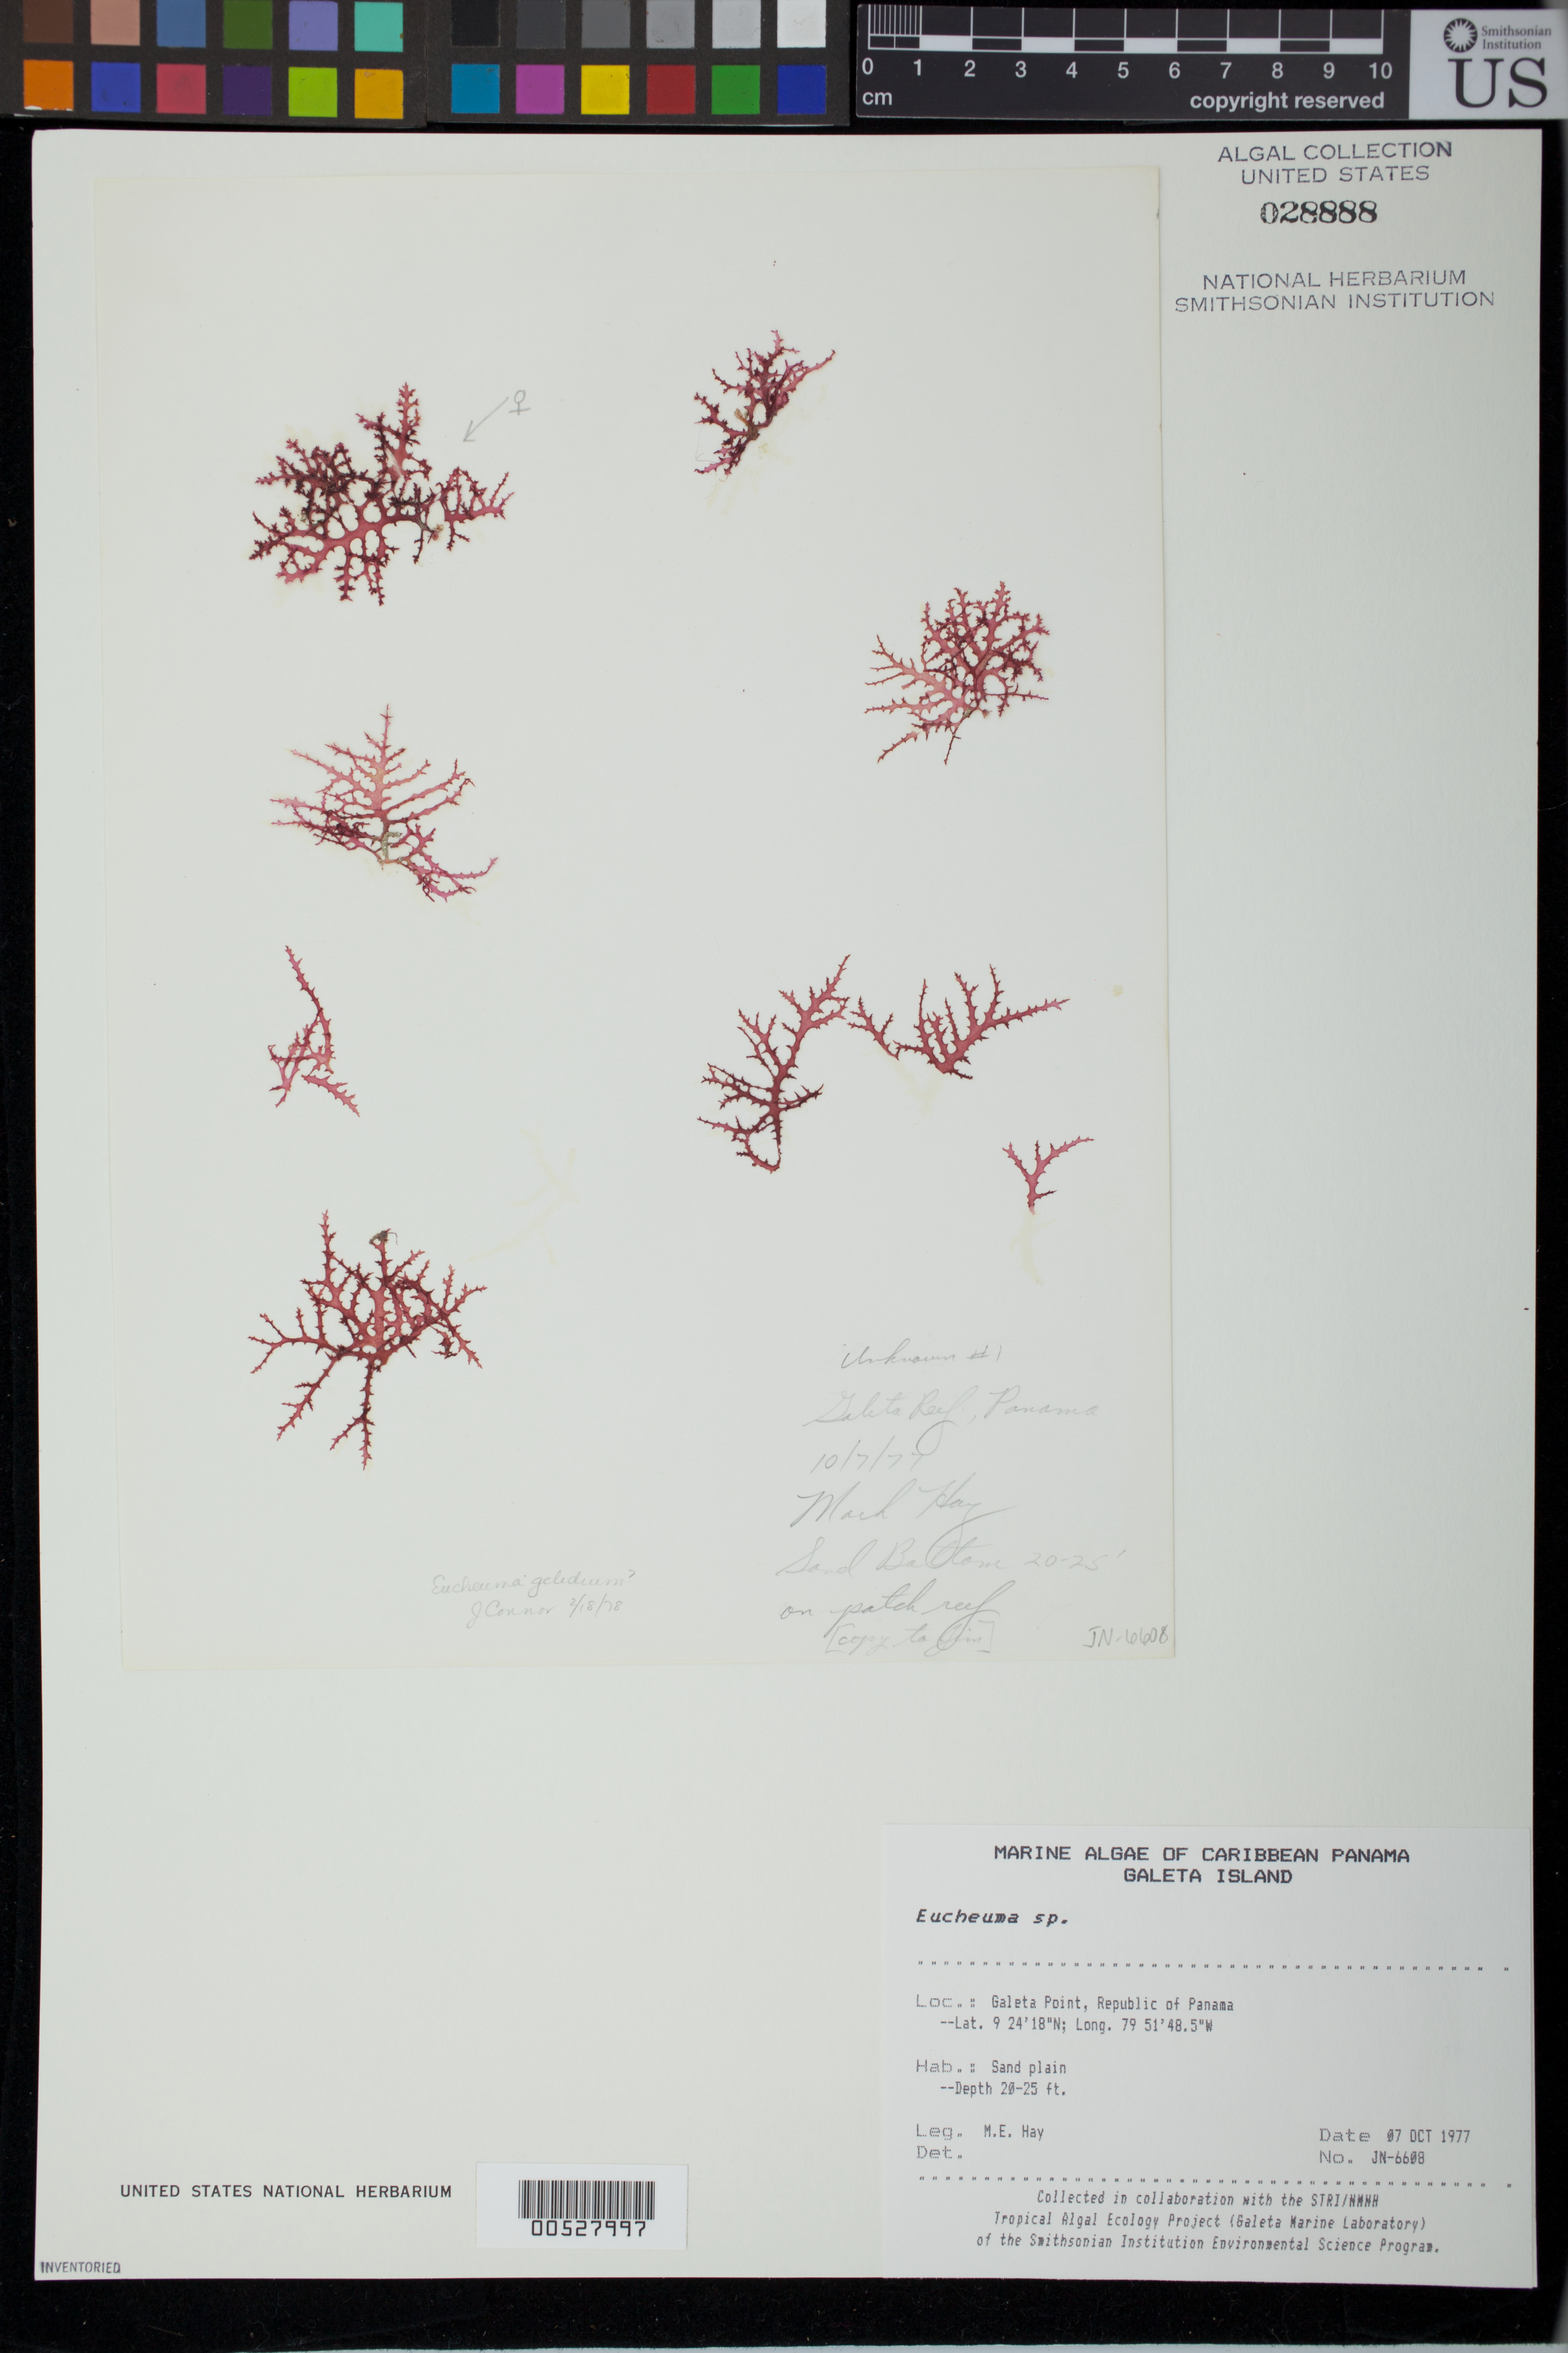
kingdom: Plantae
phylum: Rhodophyta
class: Florideophyceae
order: Gigartinales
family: Solieriaceae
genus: Eucheuma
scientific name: Eucheuma sp.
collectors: M. E. Hay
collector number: JN-6608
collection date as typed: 07 Oct 1977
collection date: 1977-10-07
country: Panama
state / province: Colón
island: Galeta Island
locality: Galeta Point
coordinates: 9 24' 18" N, 79 51' 48.5" W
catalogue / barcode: US 28888